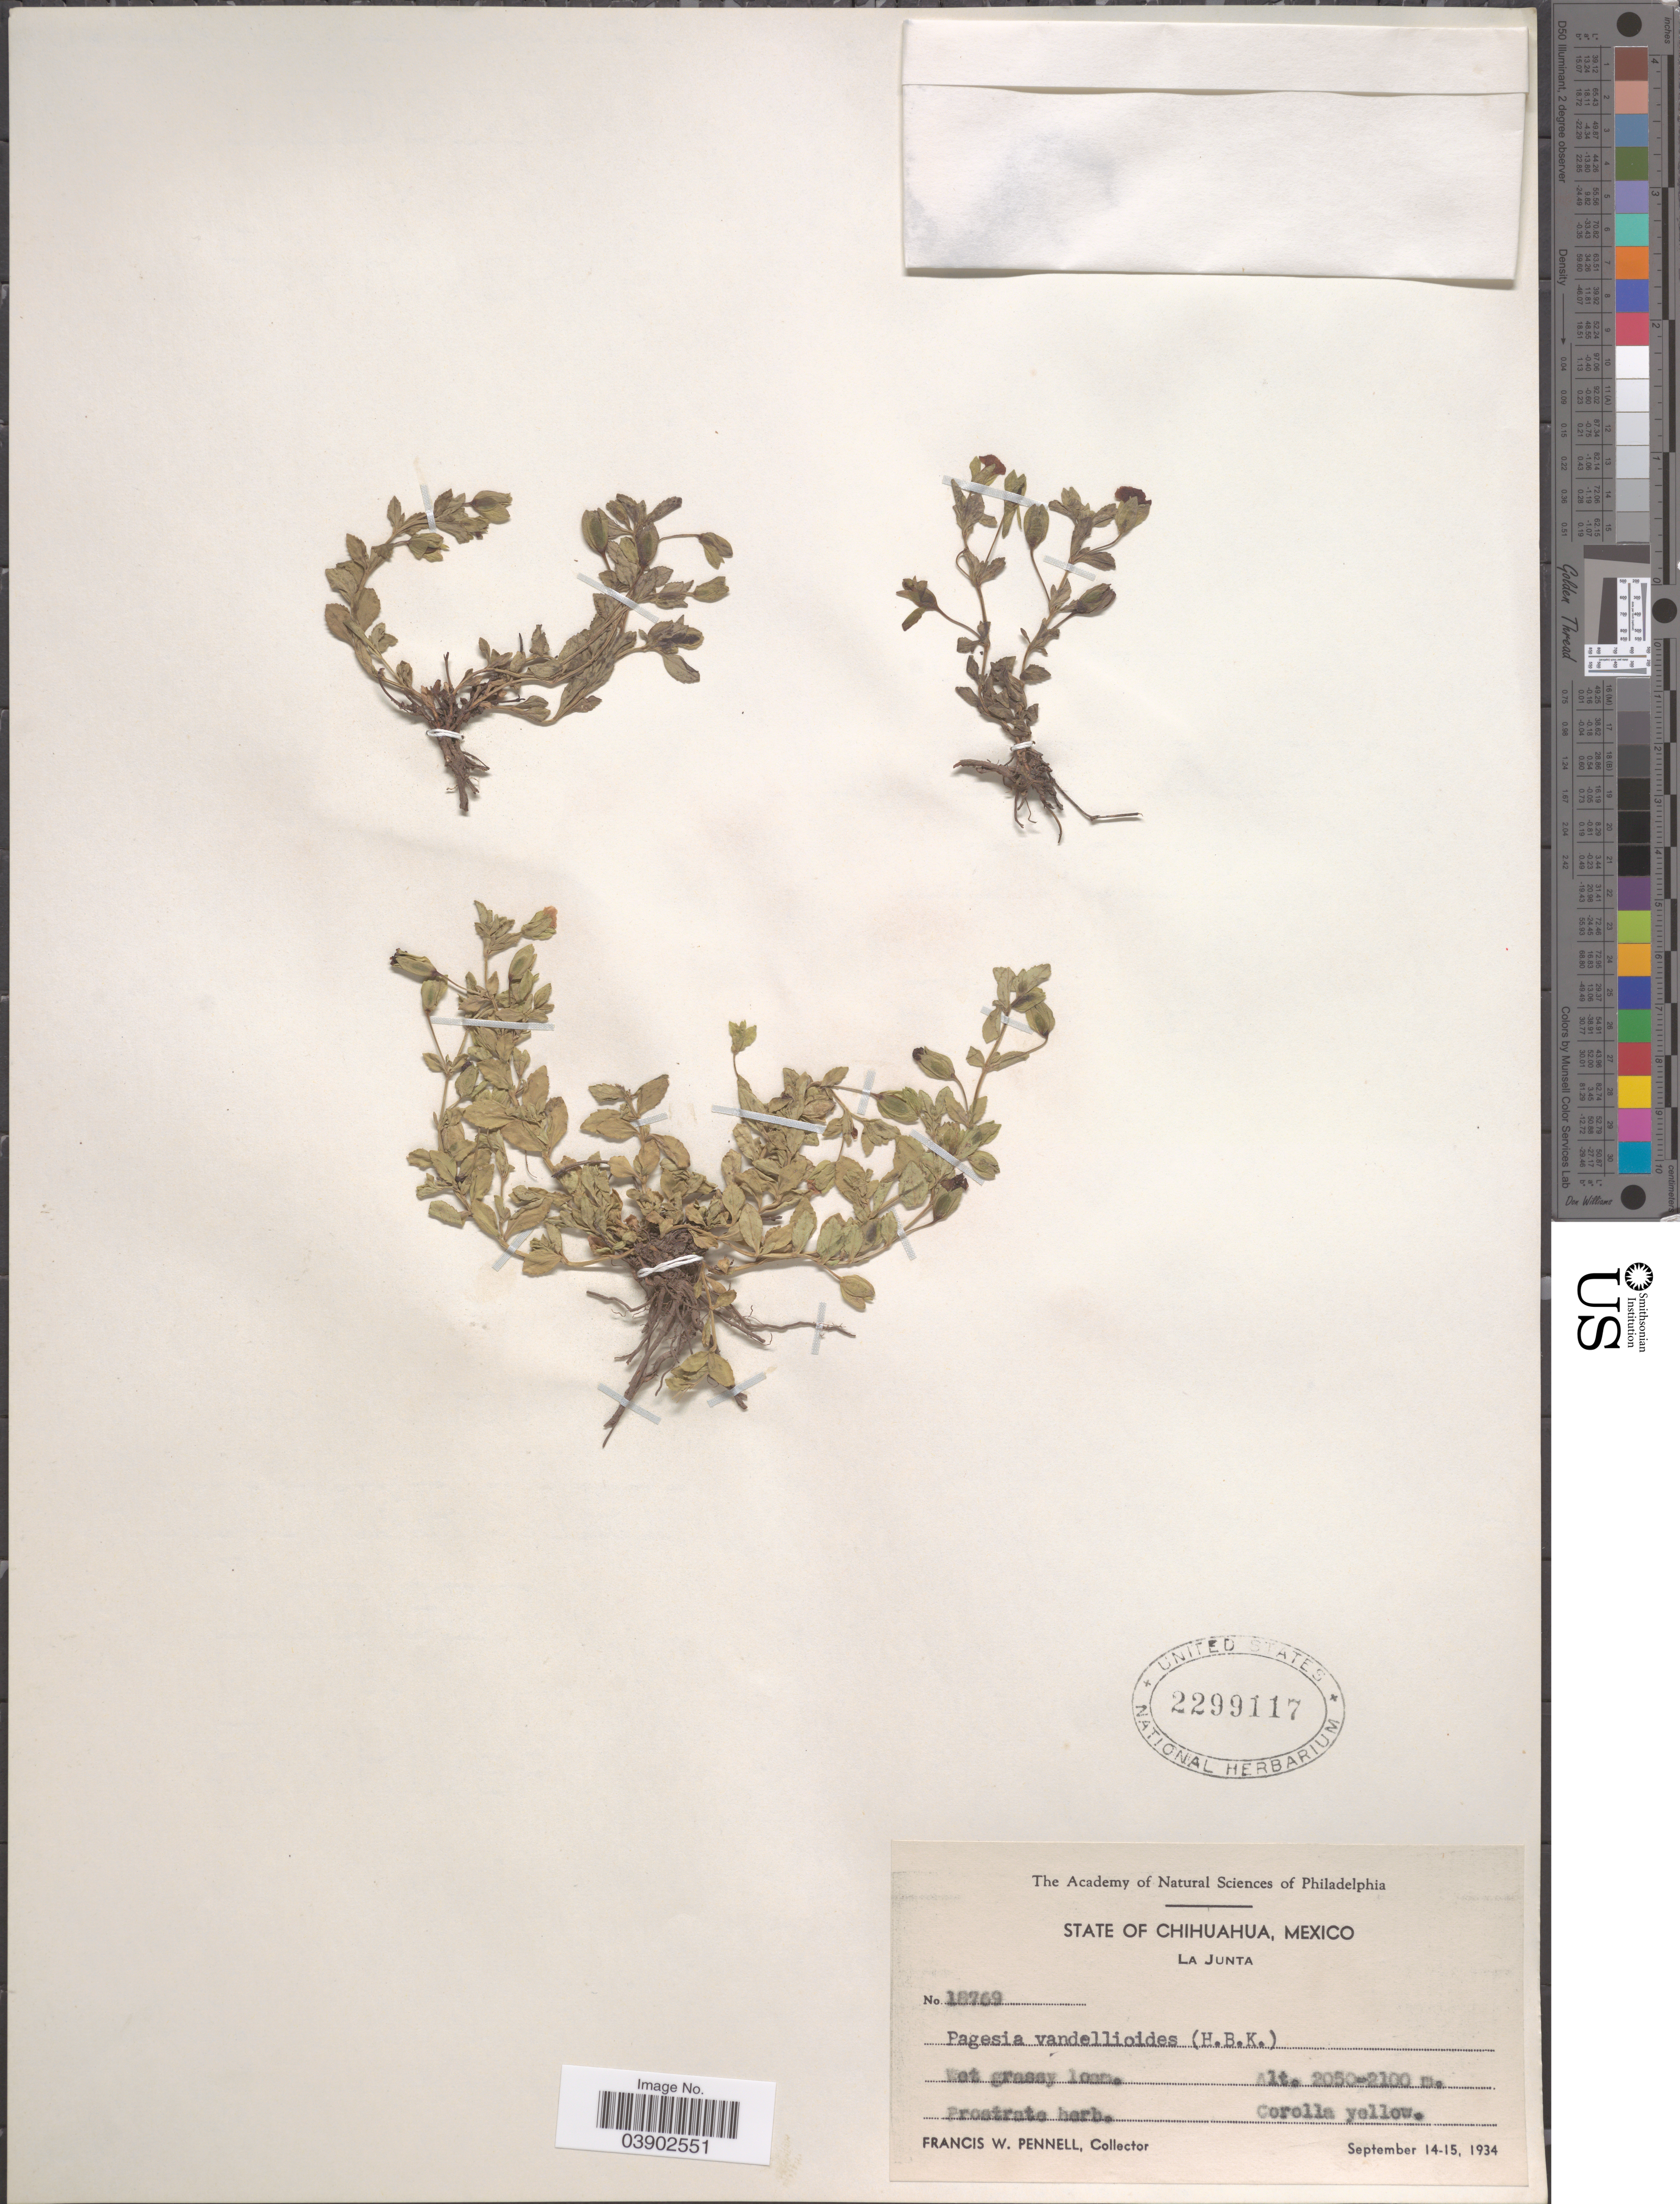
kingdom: Plantae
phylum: Tracheophyta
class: Magnoliopsida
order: Lamiales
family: Plantaginaceae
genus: Mecardonia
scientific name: Mecardonia procumbens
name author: (Mill.) Small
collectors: F. W. Pennell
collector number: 18769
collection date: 1934-09-14/1934-09-15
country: Mexico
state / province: Chihuahua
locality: La Junta.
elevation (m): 2050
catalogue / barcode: US 2299117